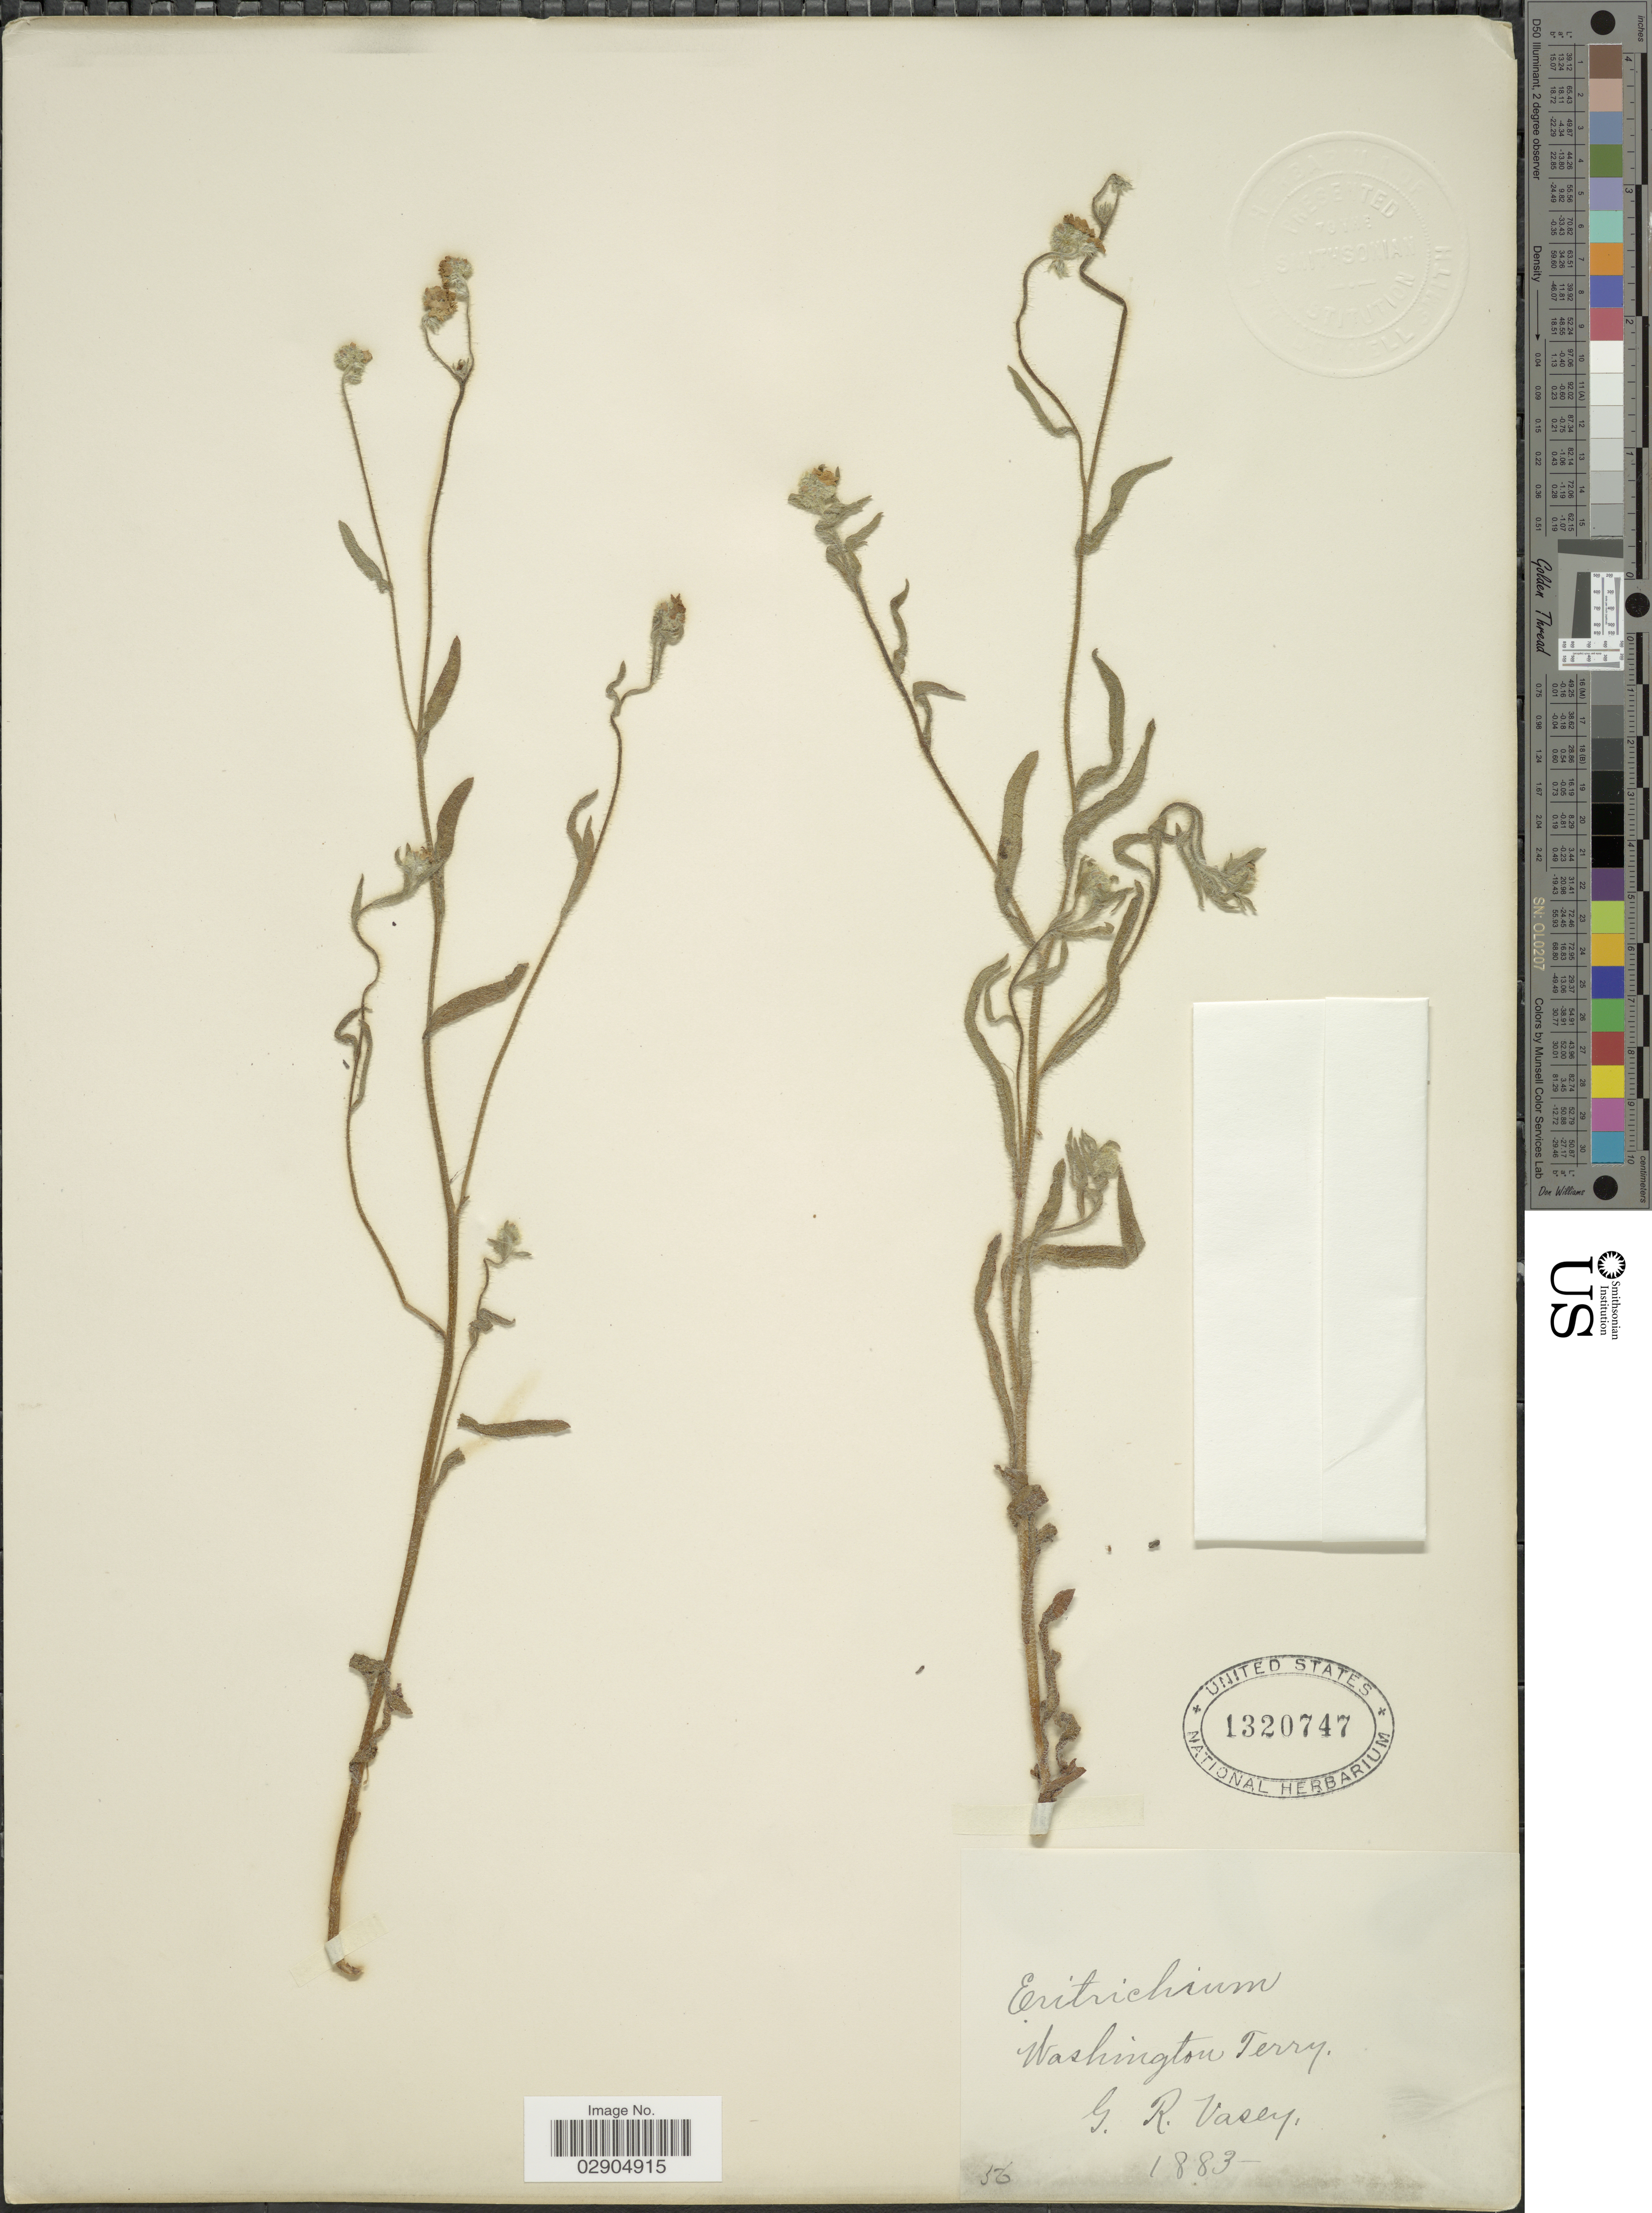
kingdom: Plantae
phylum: Tracheophyta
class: Magnoliopsida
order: Boraginales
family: Boraginaceae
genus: Eritrichium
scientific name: Eritrichium sp.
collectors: G. R. Vasey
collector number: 56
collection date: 1883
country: United States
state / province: Washington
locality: Washington Terry.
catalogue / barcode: US 1320747